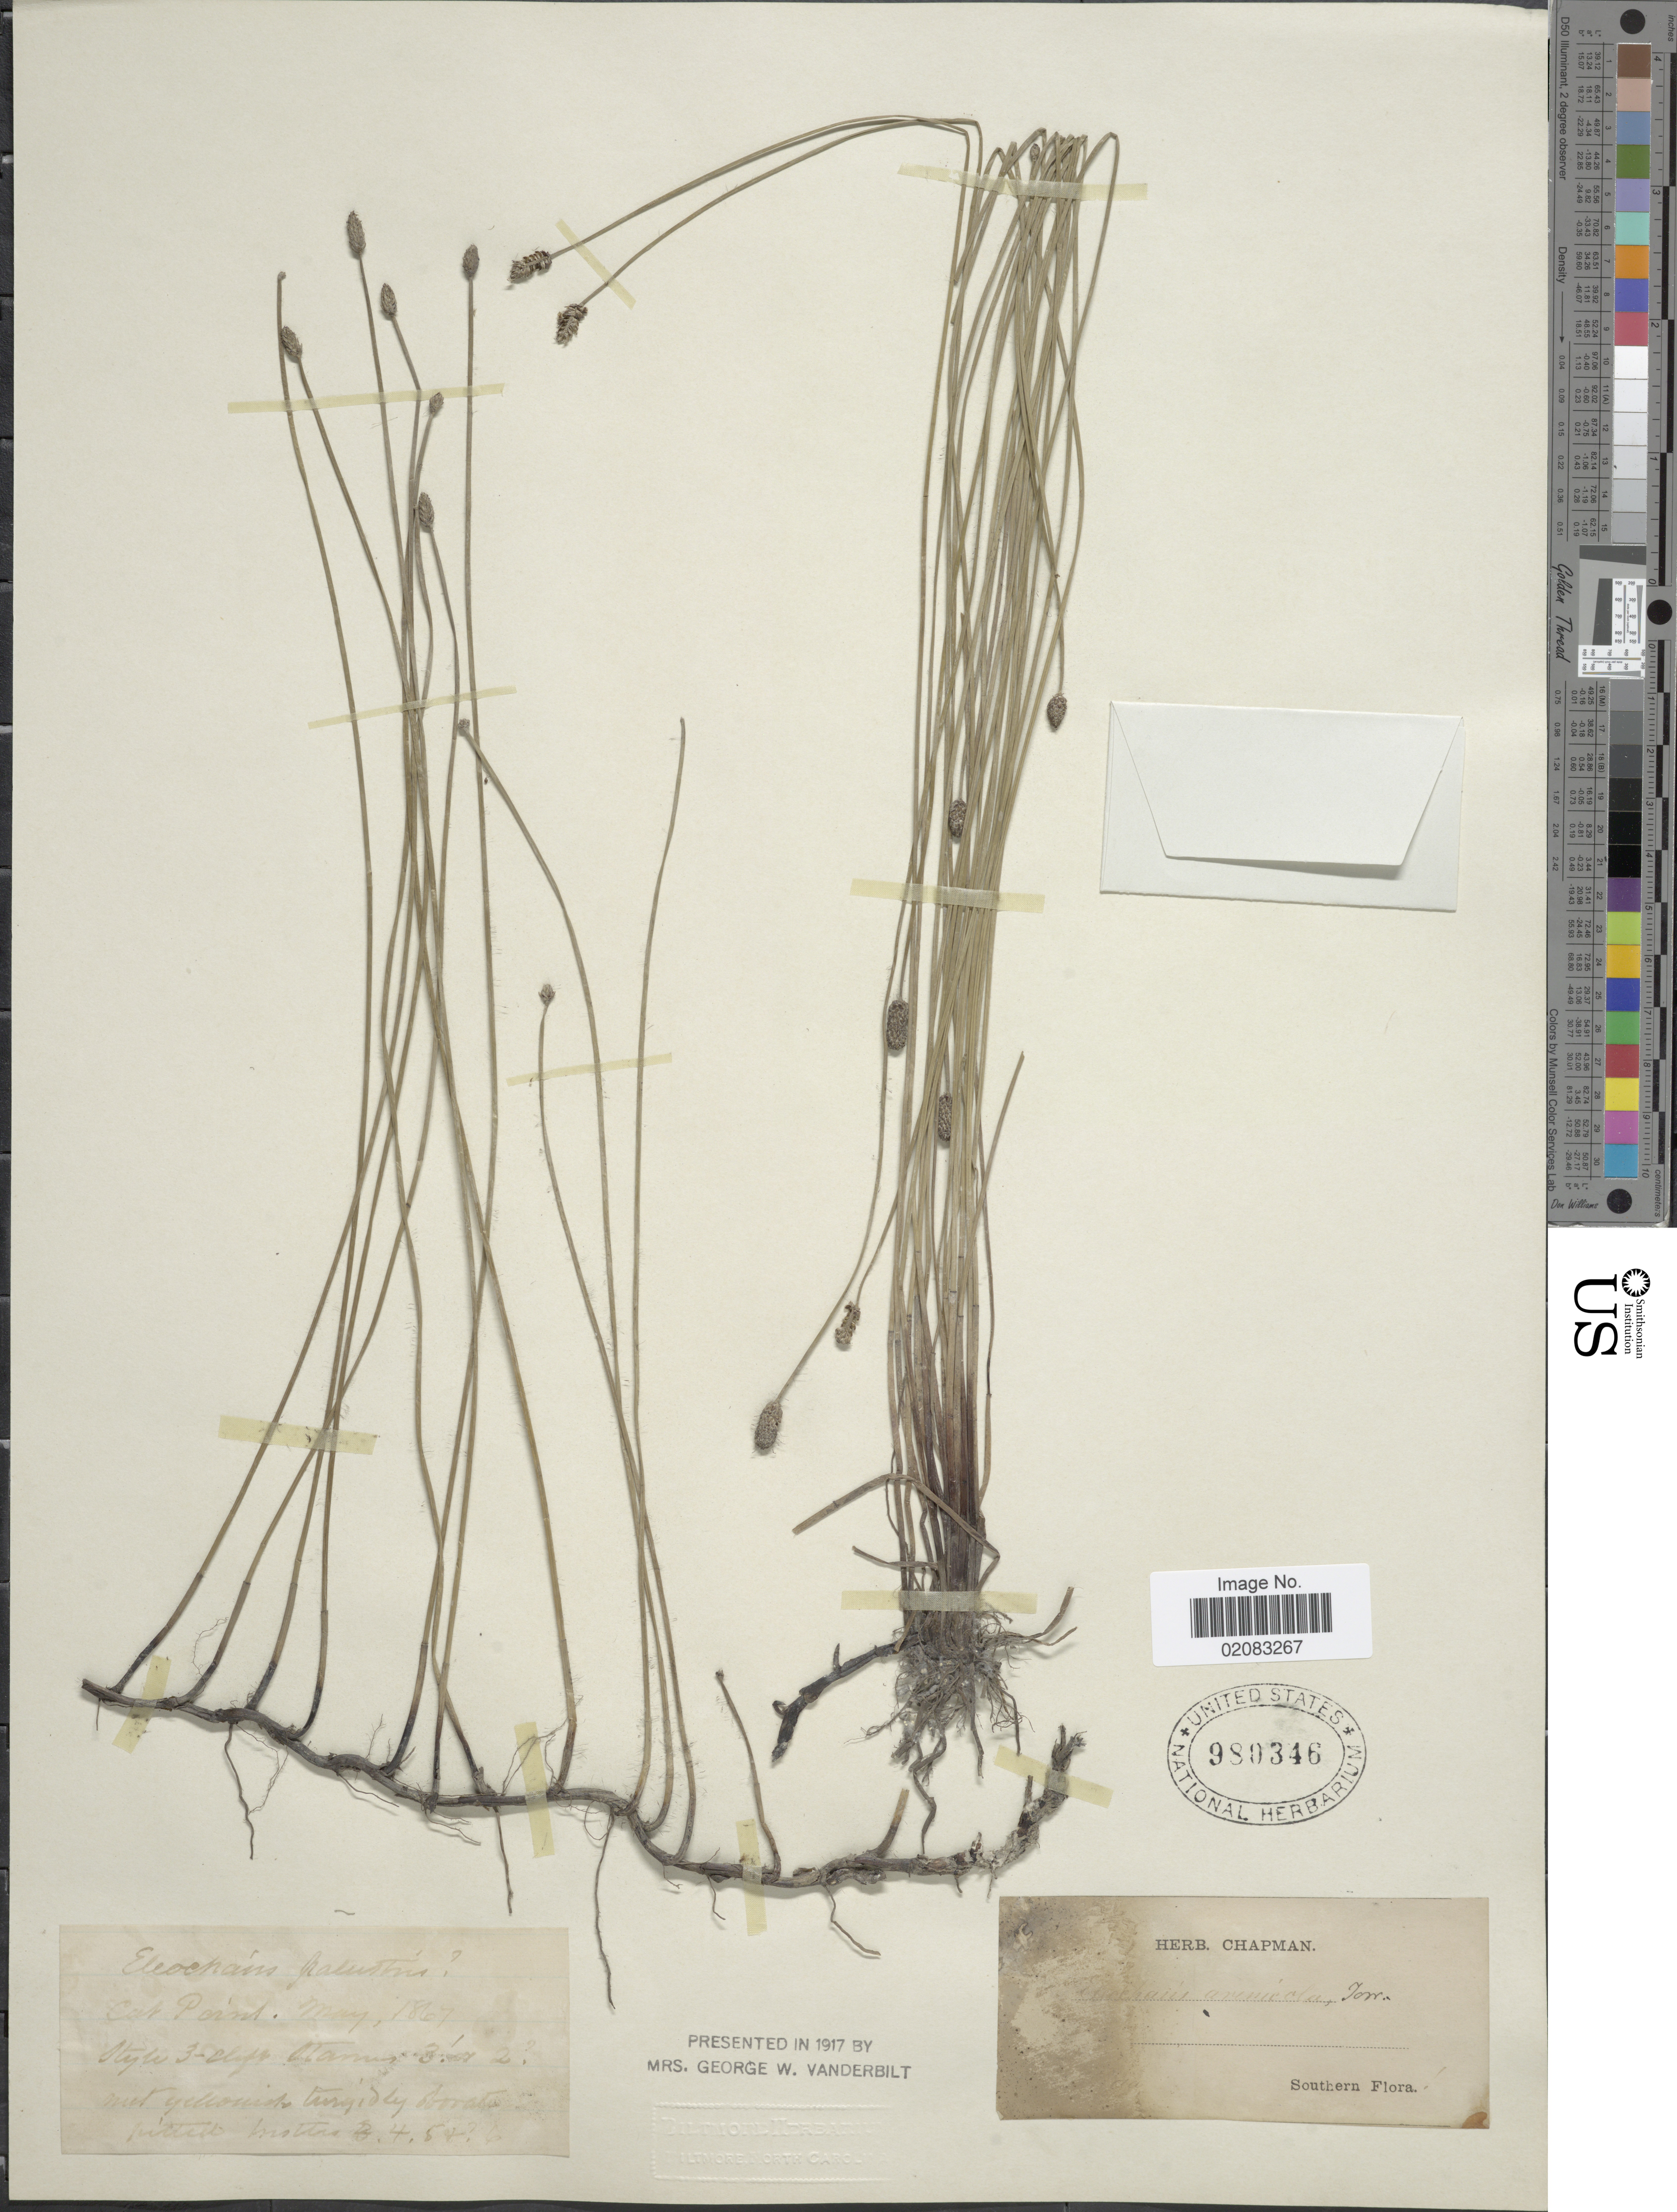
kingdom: Plantae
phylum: Tracheophyta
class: Liliopsida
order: Poales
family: Cyperaceae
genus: Eleocharis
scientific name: Eleocharis montevidensis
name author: Kunth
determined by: Strong, Mark T., (BOT), Smithsonian Institution - National Museum of Natural History (UNITED STATES)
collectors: ex herb. Chapman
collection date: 1867-05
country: United States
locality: Cat Point, Southern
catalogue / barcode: US 980346